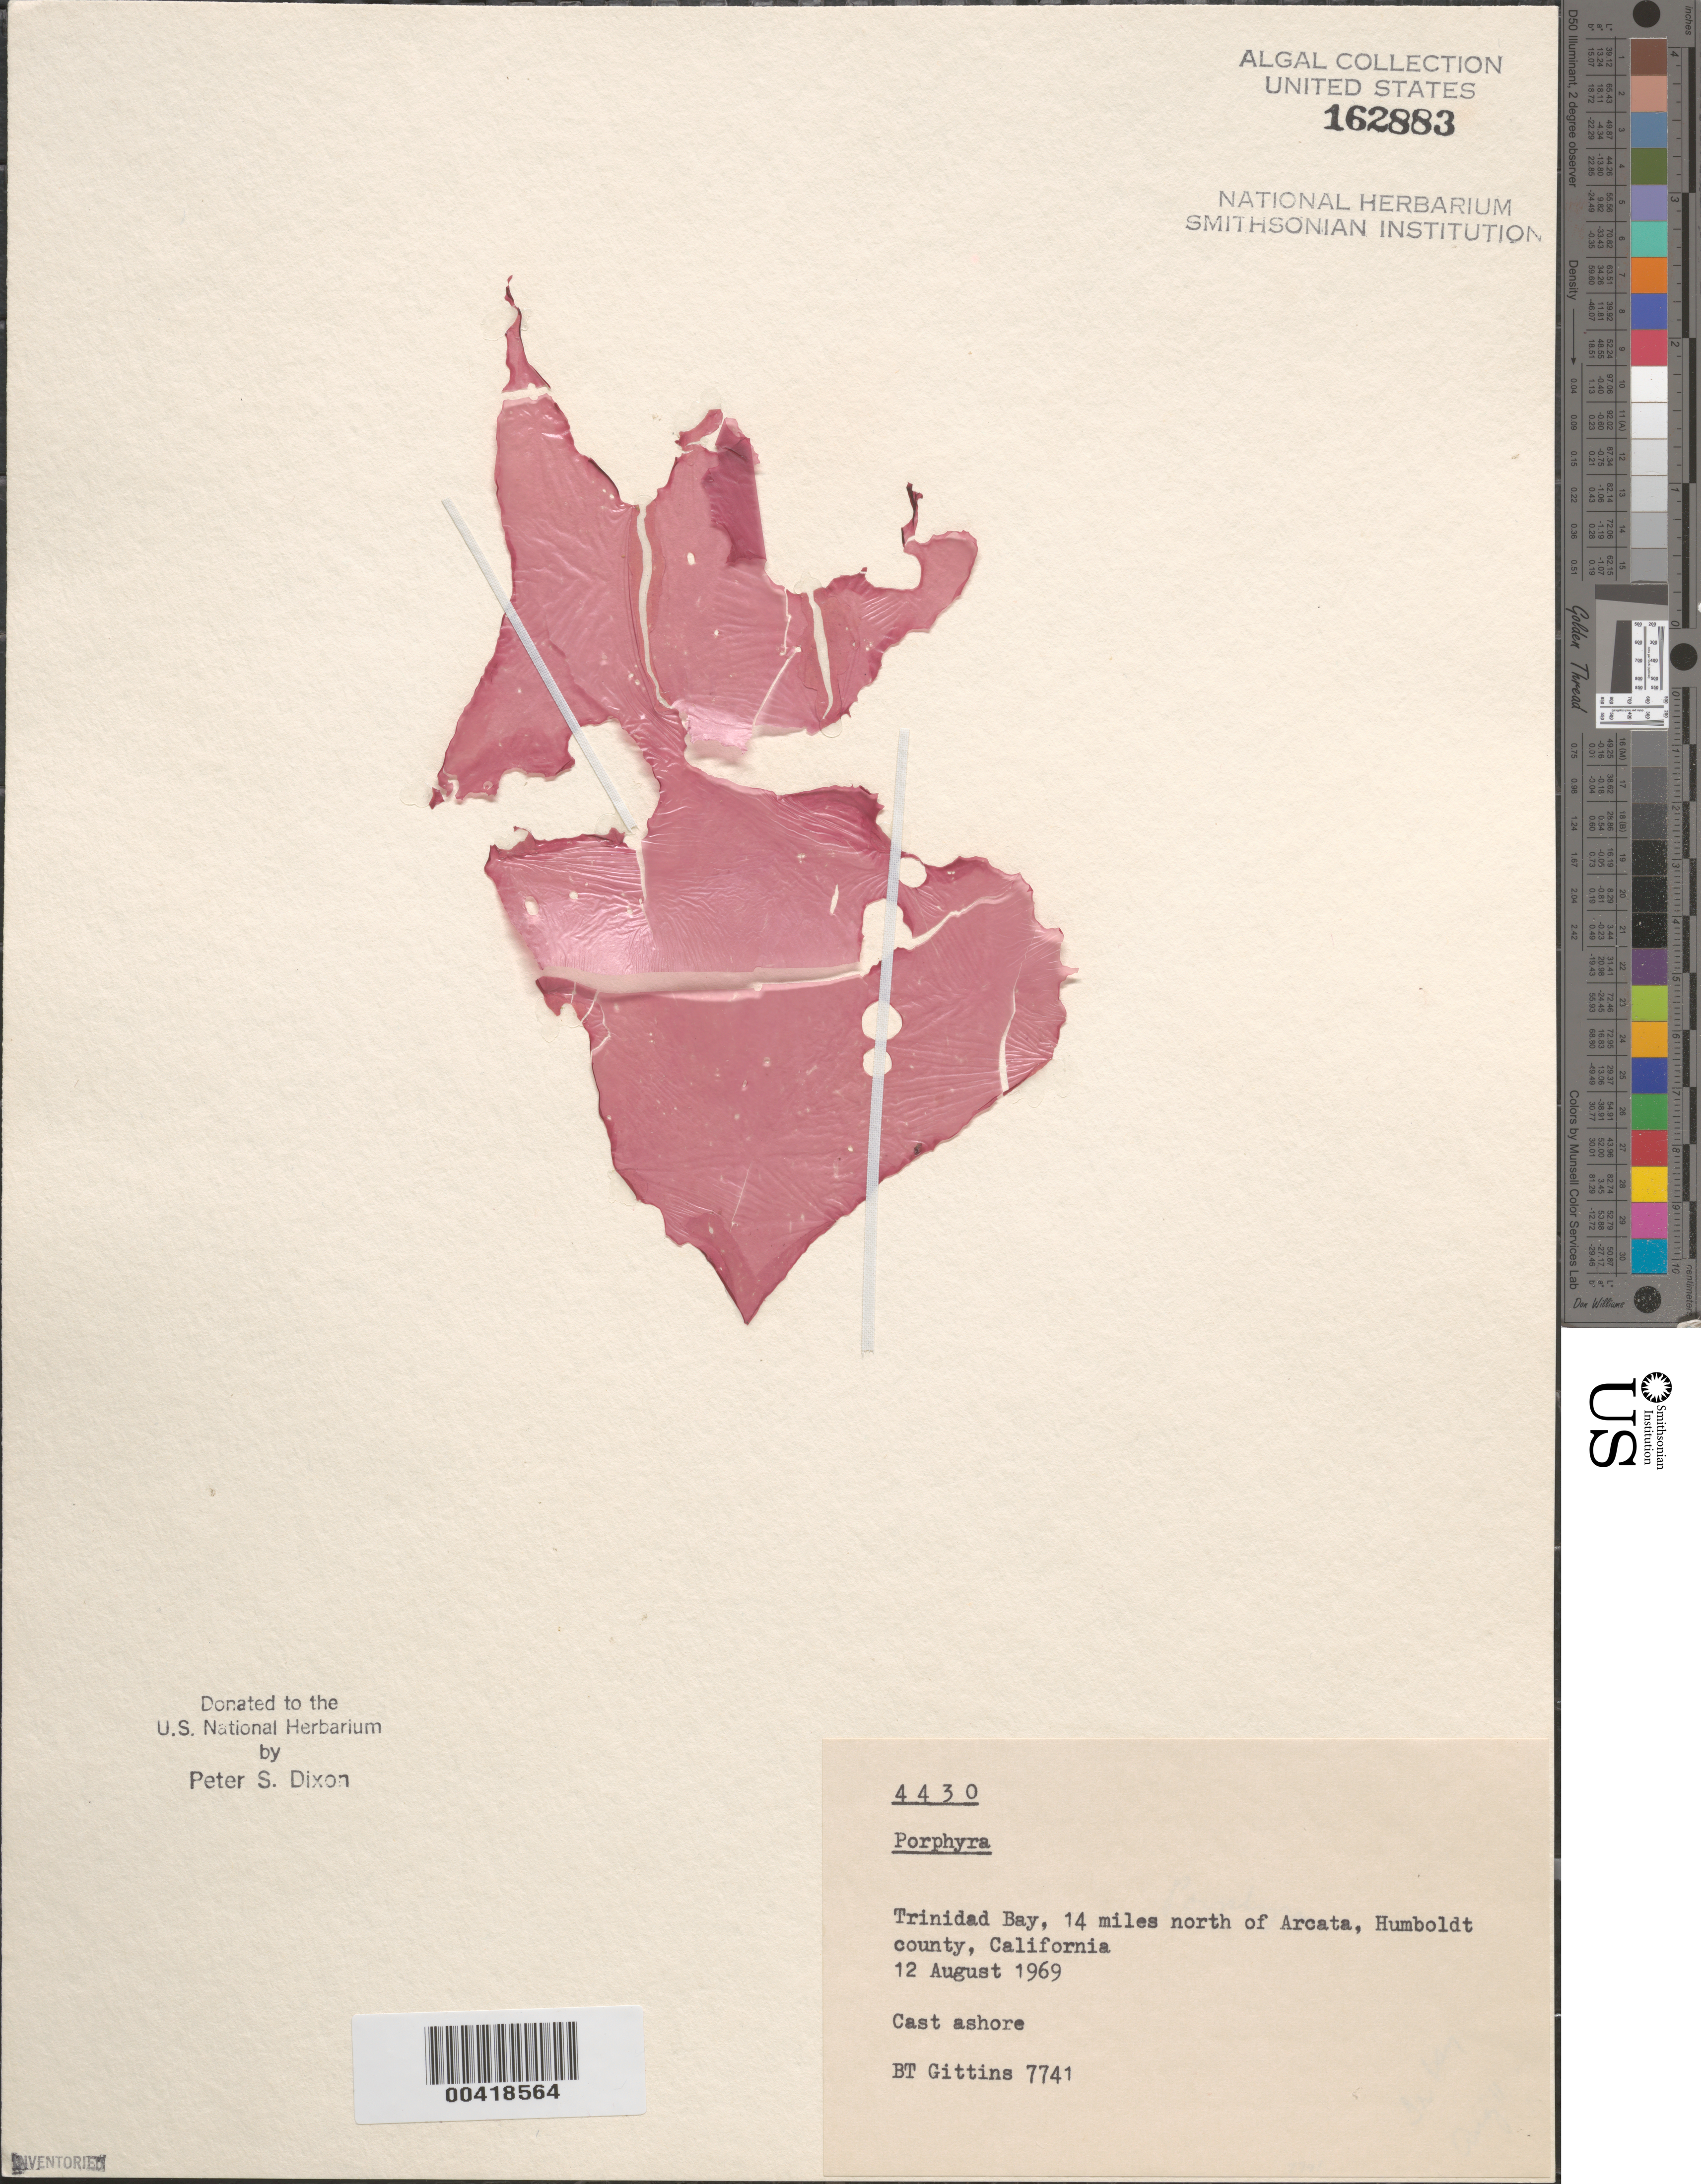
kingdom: Plantae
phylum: Rhodophyta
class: Bangiophyceae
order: Bangiales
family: Bangiaceae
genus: Porphyra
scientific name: Porphyra sp.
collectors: B. Gittins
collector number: BTG 7741 & PSD 4430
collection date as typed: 12 Aug 1969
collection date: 1969-08-12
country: United States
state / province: California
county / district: Humboldt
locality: Trinidad Bay, 14 miles north of Arcata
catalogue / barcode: US 162883